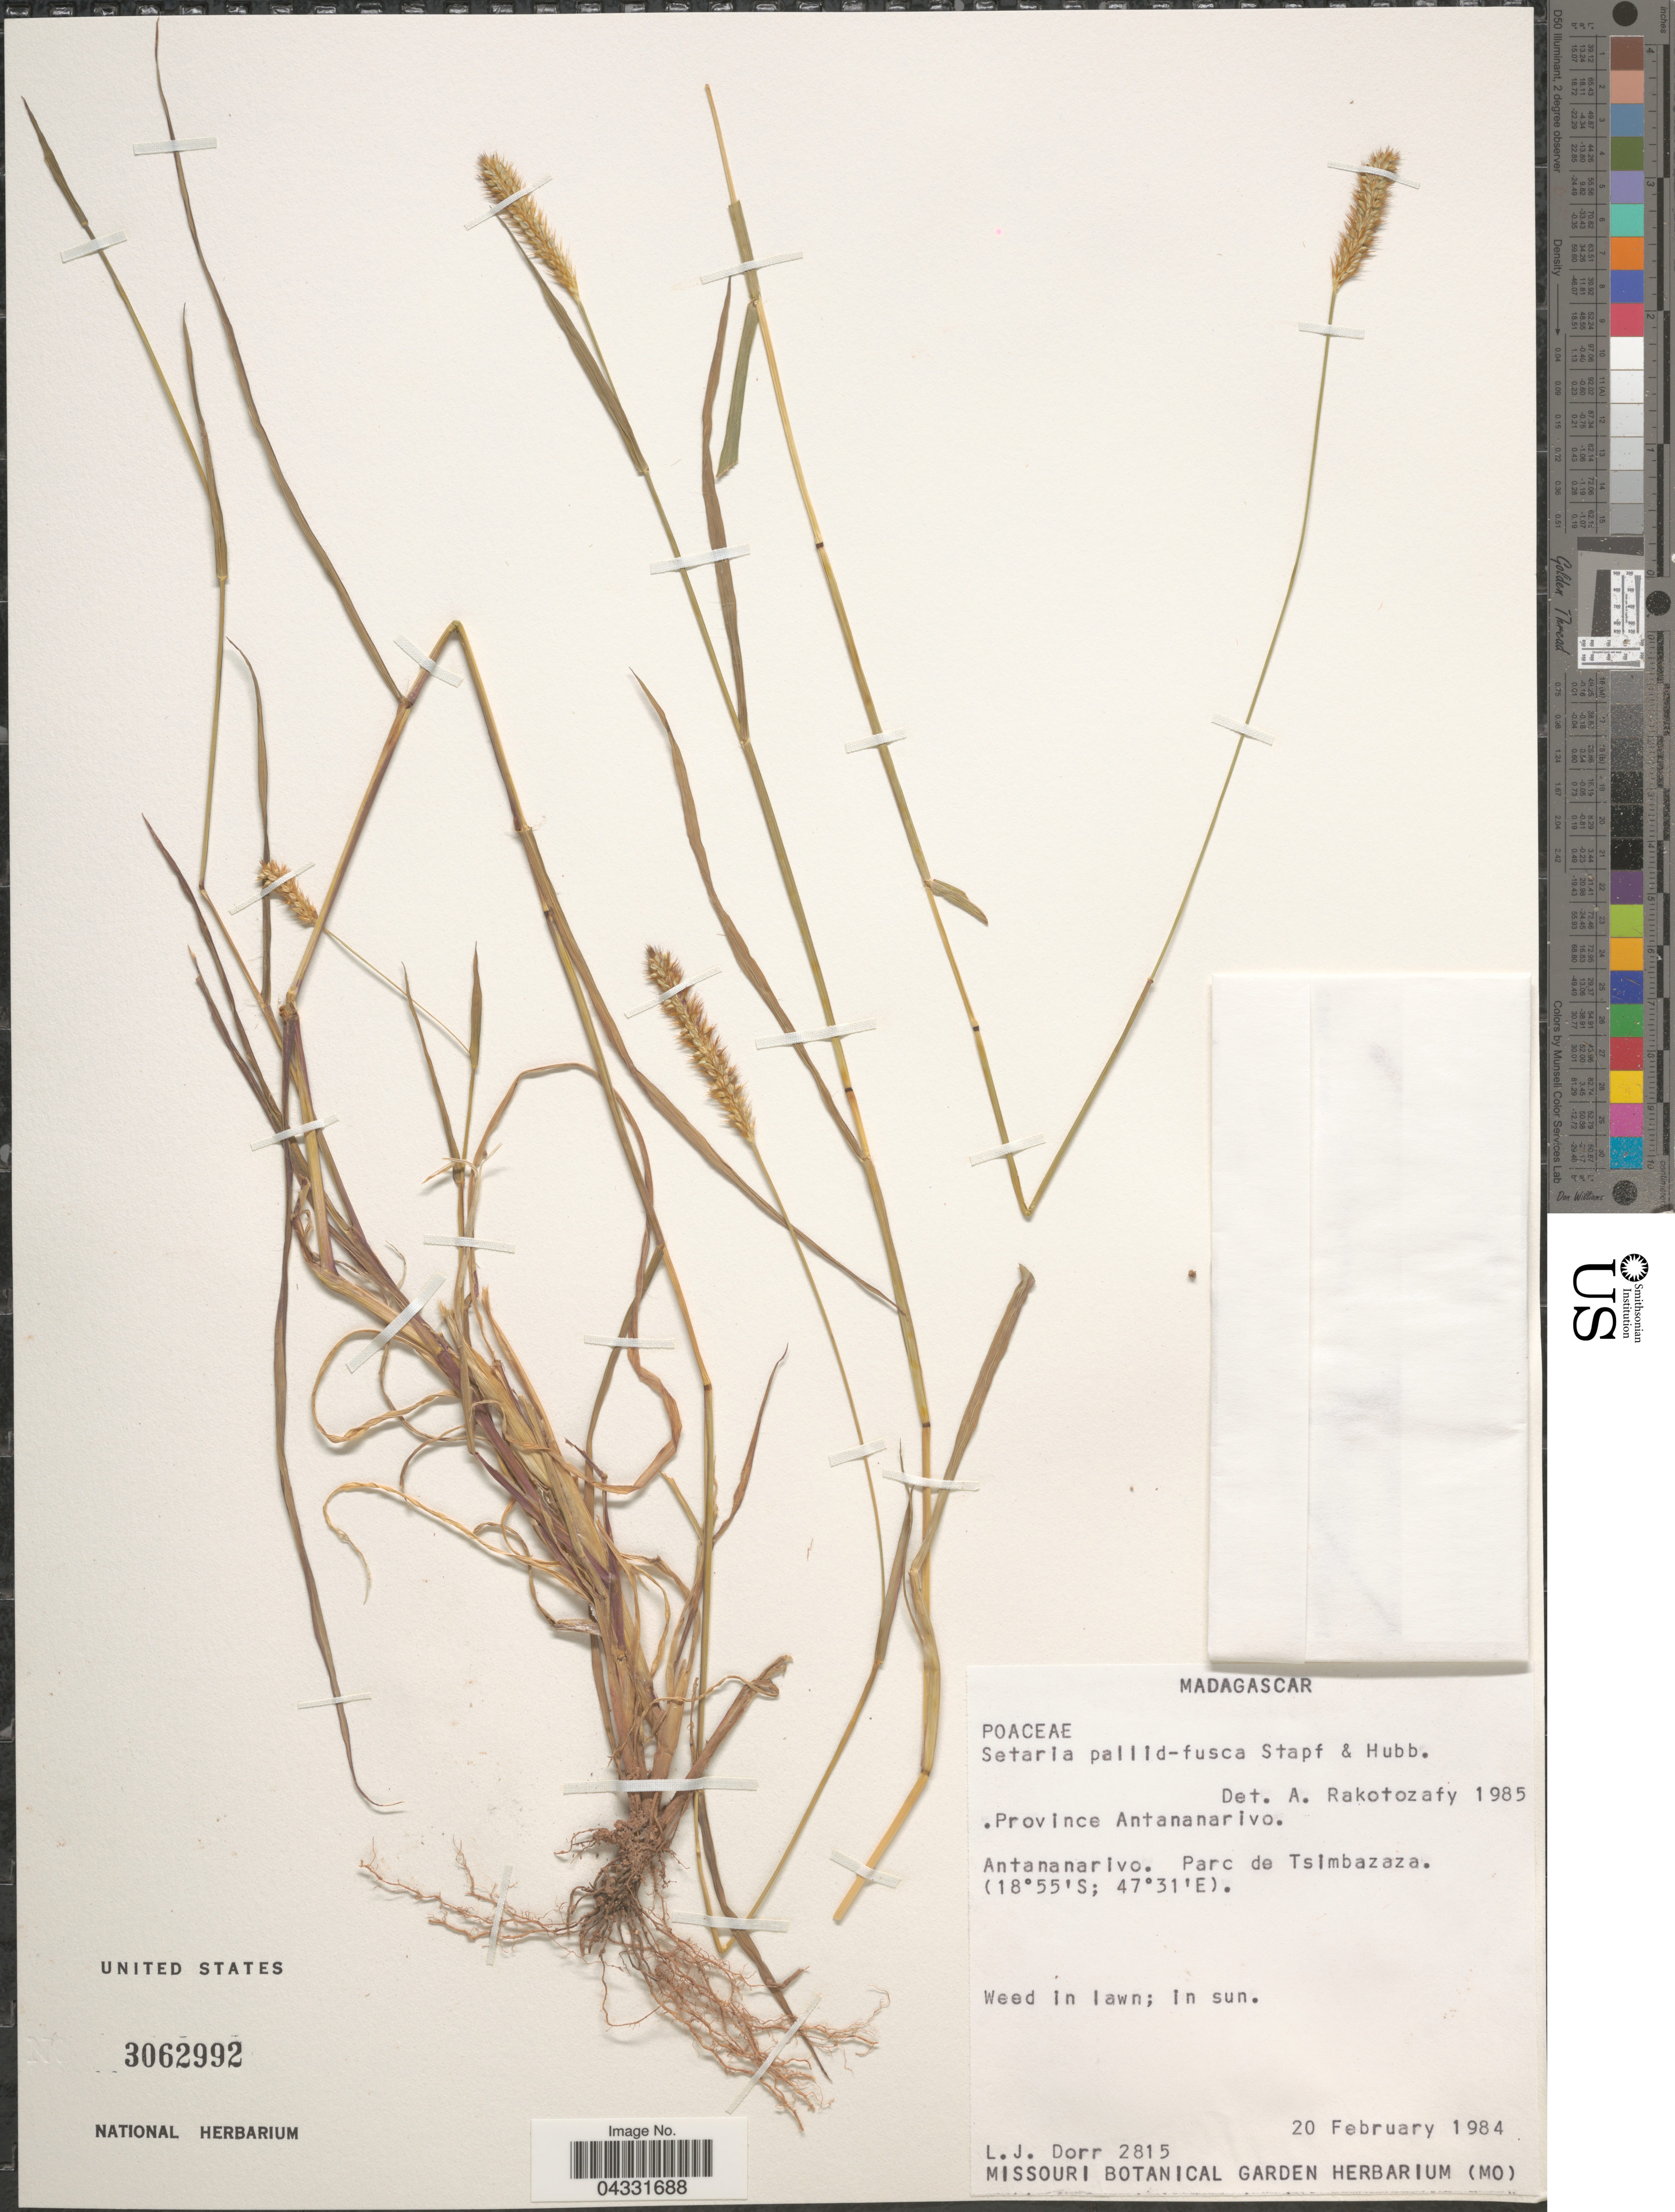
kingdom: Plantae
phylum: Tracheophyta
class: Liliopsida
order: Poales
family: Poaceae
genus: Setaria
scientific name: Setaria pallide-fusca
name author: (Schumach.) Stapf & C.E. Hubb.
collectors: L. J. Dorr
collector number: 2815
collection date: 1984-02-20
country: Madagascar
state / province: Analamanga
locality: Antanarivo. Parc de Tsimbazaza.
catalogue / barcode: US 3062992